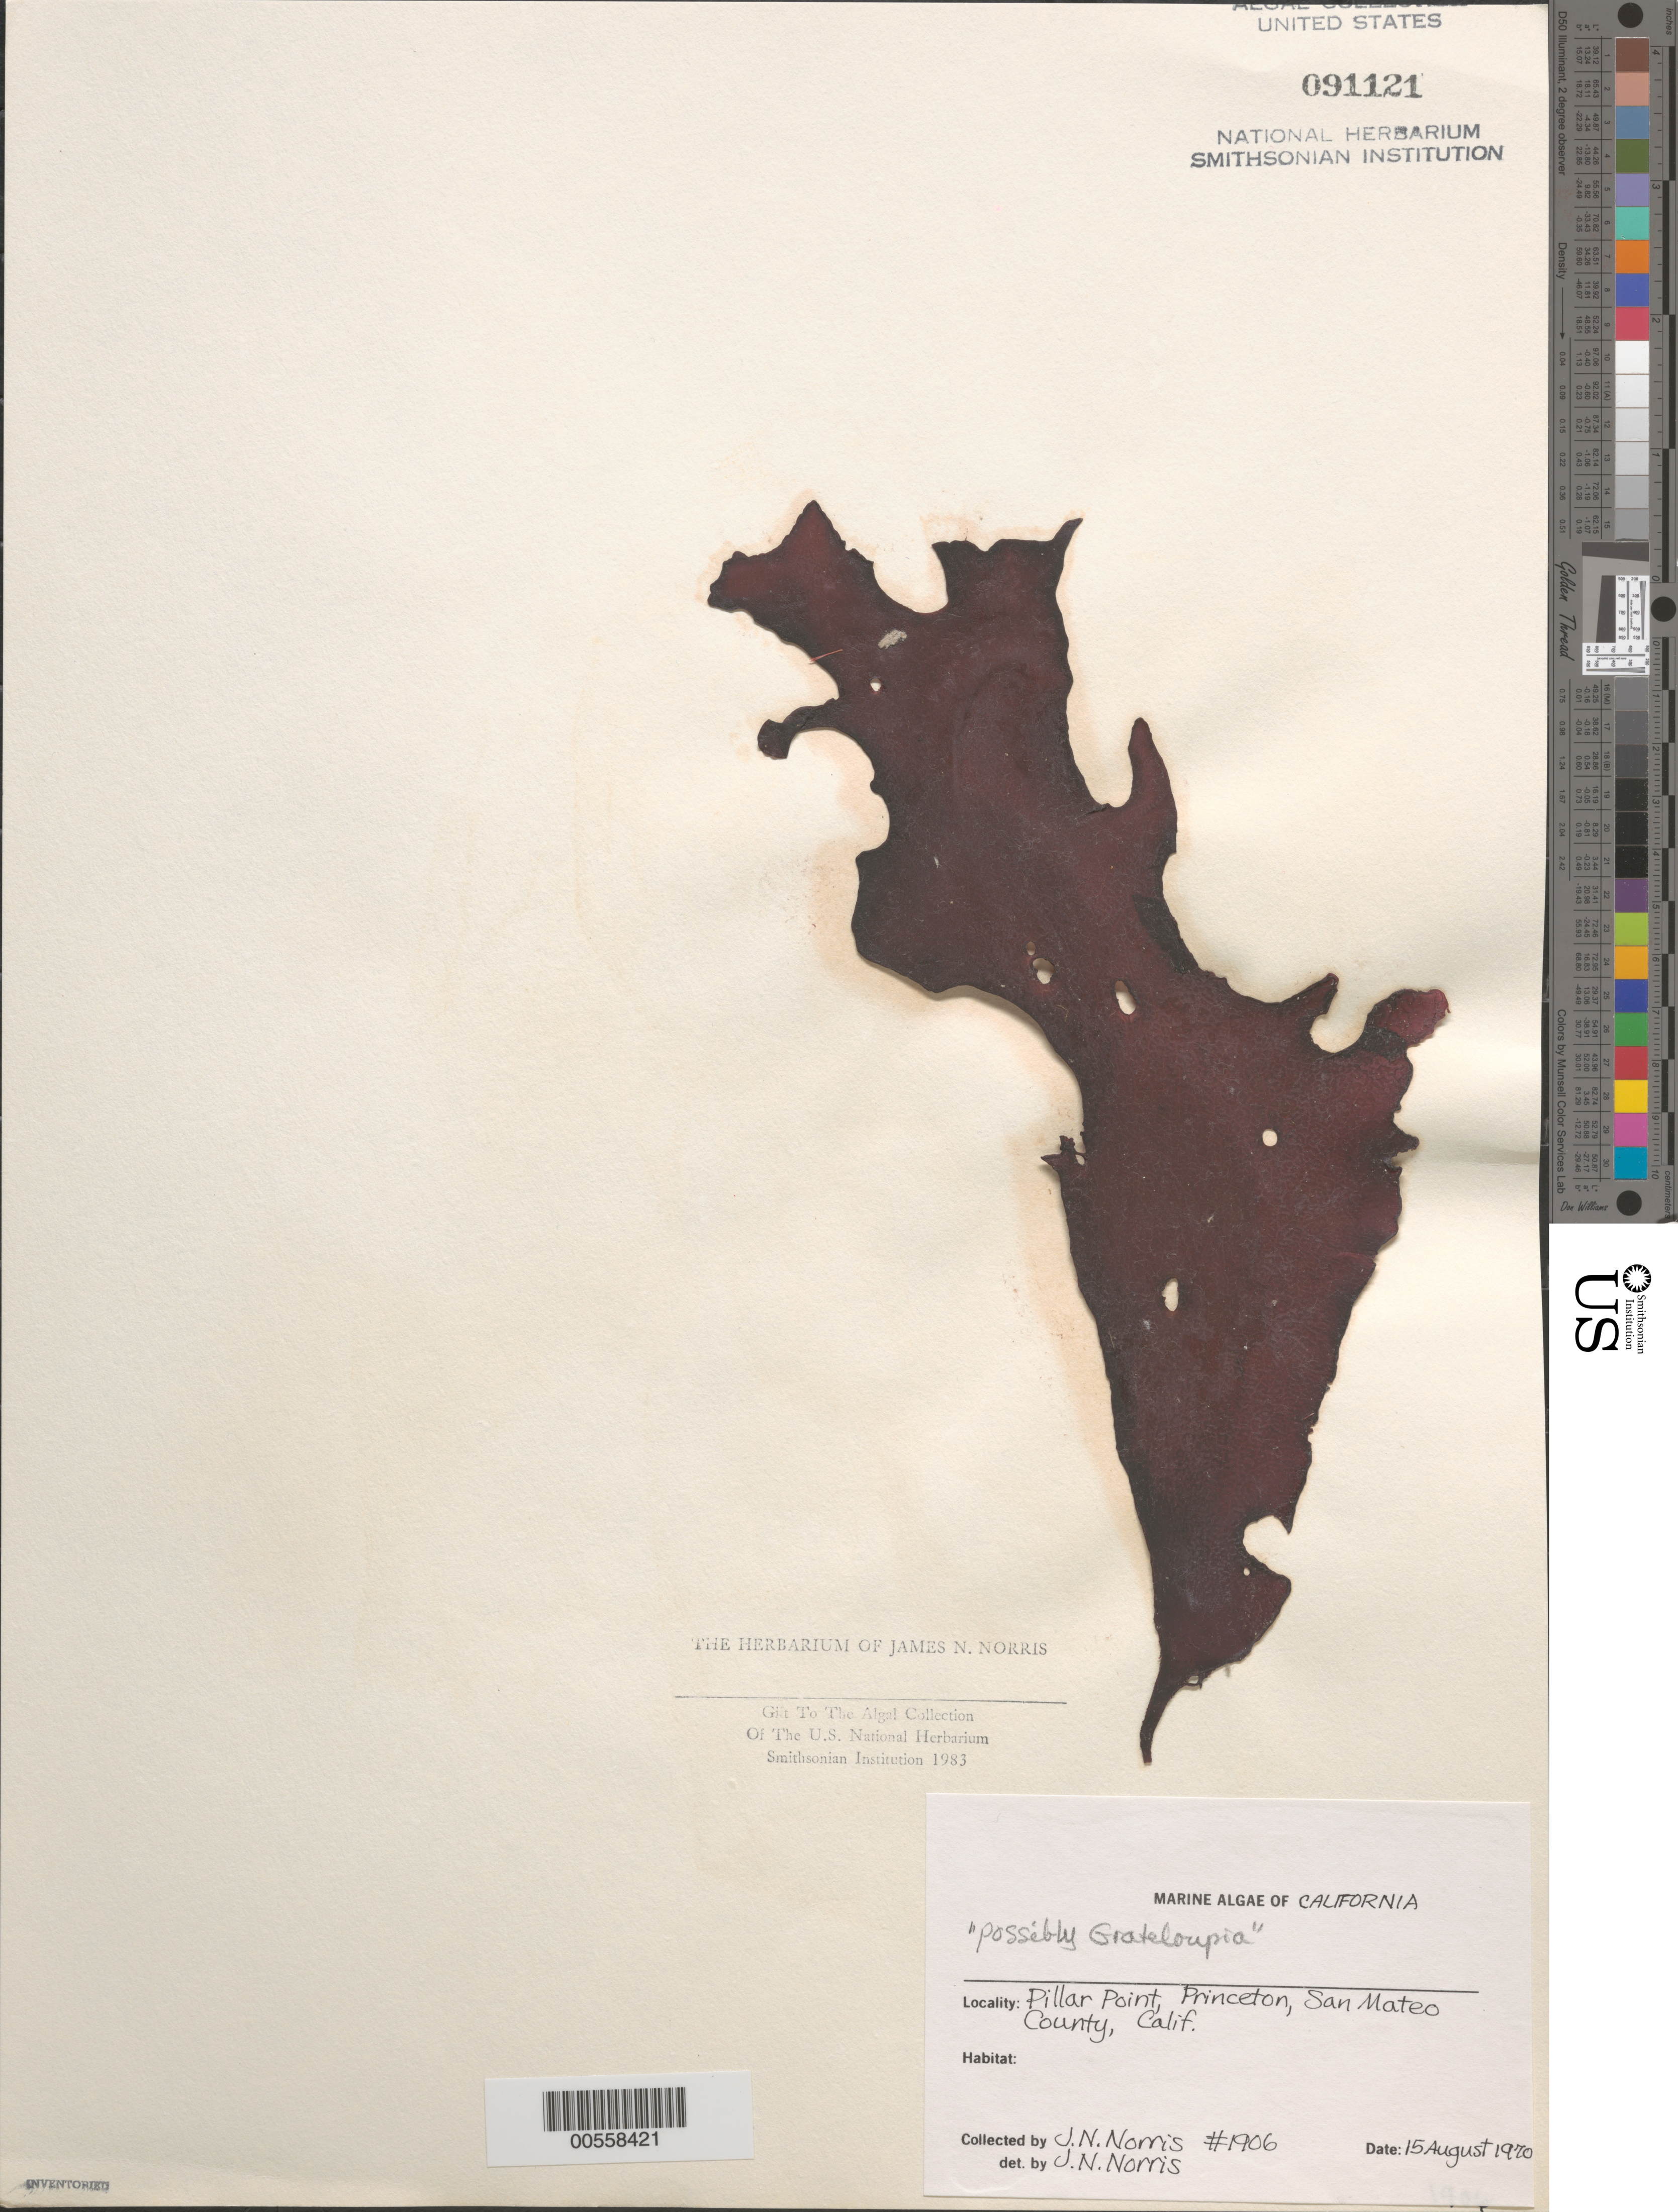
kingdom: Plantae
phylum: Rhodophyta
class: Florideophyceae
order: Halymeniales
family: Halymeniaceae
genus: Grateloupia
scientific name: Grateloupia sp.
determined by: Norris, James N.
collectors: J. N. Norris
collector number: JN-1906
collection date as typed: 15 Aug 1970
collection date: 1970-08-15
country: United States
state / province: California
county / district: San Mateo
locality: Pillar Point, Princeton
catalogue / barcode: US 91121